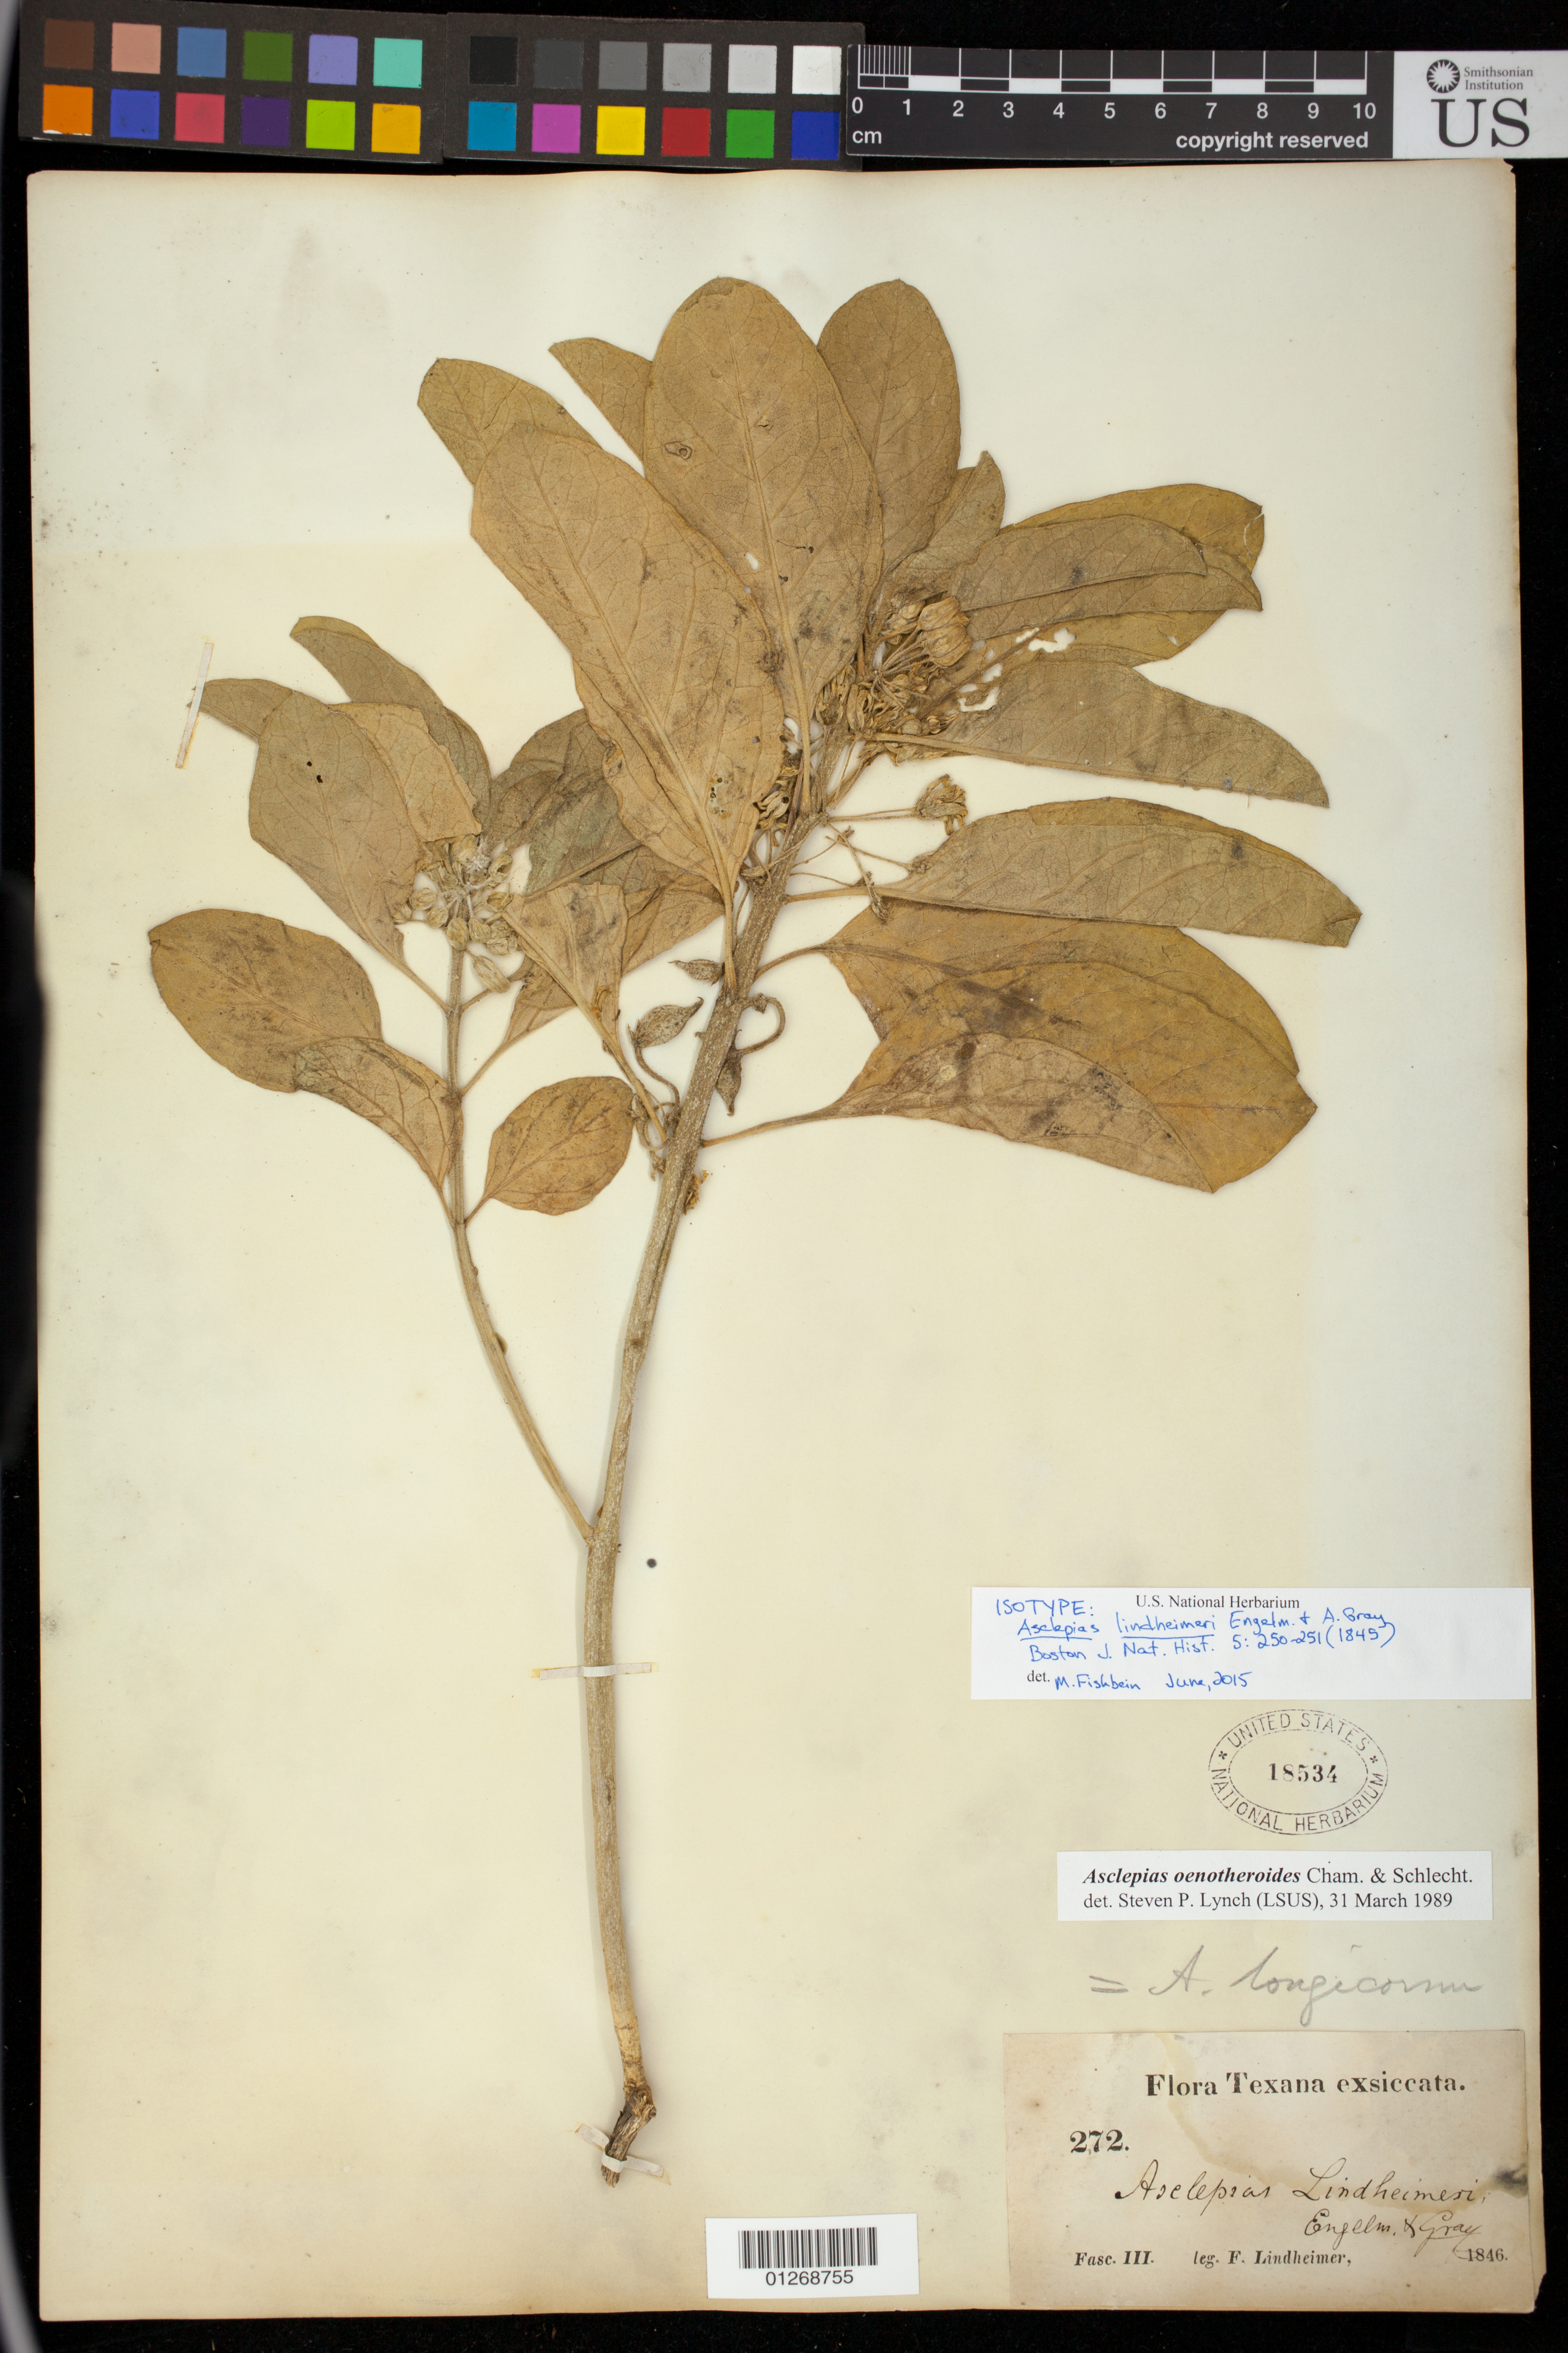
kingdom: Plantae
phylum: Tracheophyta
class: Magnoliopsida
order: Gentianales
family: Apocynaceae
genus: Asclepias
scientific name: Asclepias lindheimeri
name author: Engelm. & A. Gray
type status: Possible Type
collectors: F. Lindheimer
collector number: III 272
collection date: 1846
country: United States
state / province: Texas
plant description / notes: Annotated as "isotype" by M. Fishbein (2015) but dubiously a type. Specimen label bears type number (272) but is "Fasc. III" and indicates collection date of 1846 (name was published in 1845!). [Protologue also cites 2 collections, indicating syntypes.] Authentic type material at MO is Fasc. II 272, collected 1844.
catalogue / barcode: US 18534